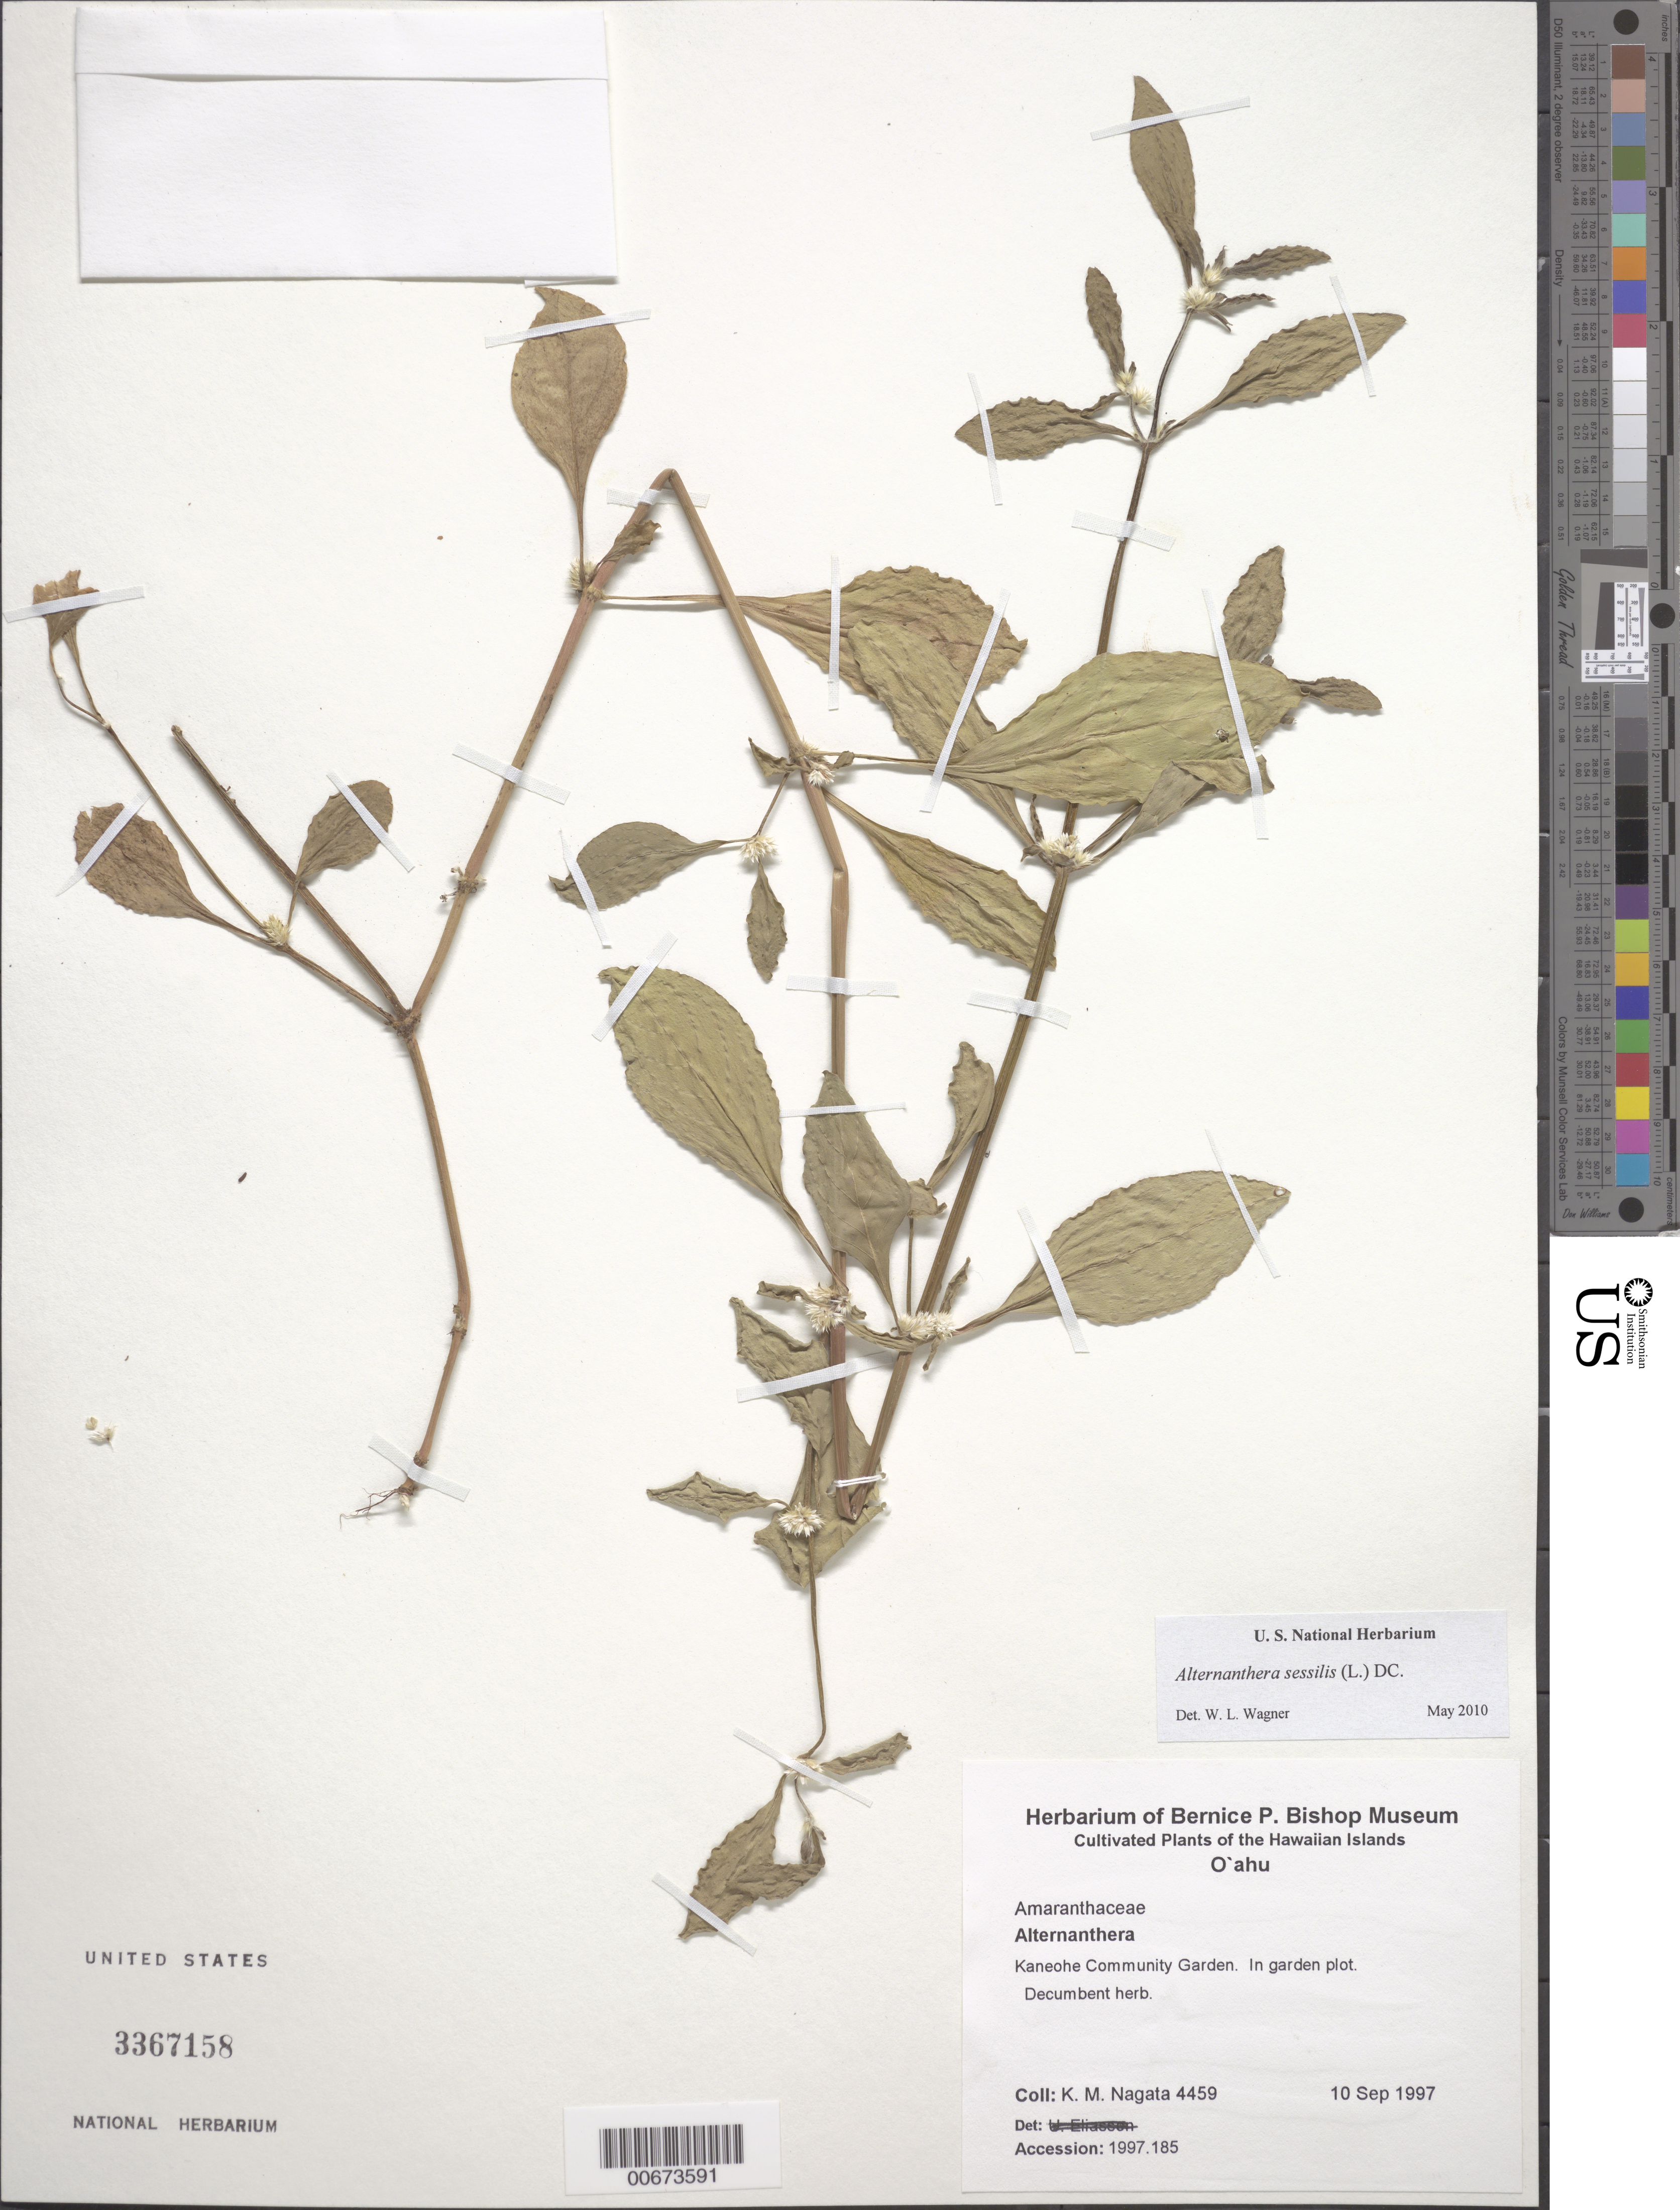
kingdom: Plantae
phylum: Tracheophyta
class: Magnoliopsida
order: Caryophyllales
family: Amaranthaceae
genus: Alternanthera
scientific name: Alternanthera sp.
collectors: K. Nagata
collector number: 4459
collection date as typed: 10 Sep 1997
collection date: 1997-09-10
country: United States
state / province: Hawaii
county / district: Honolulu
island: Oahu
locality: Kane'ohe Community Garden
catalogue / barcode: US 3367158